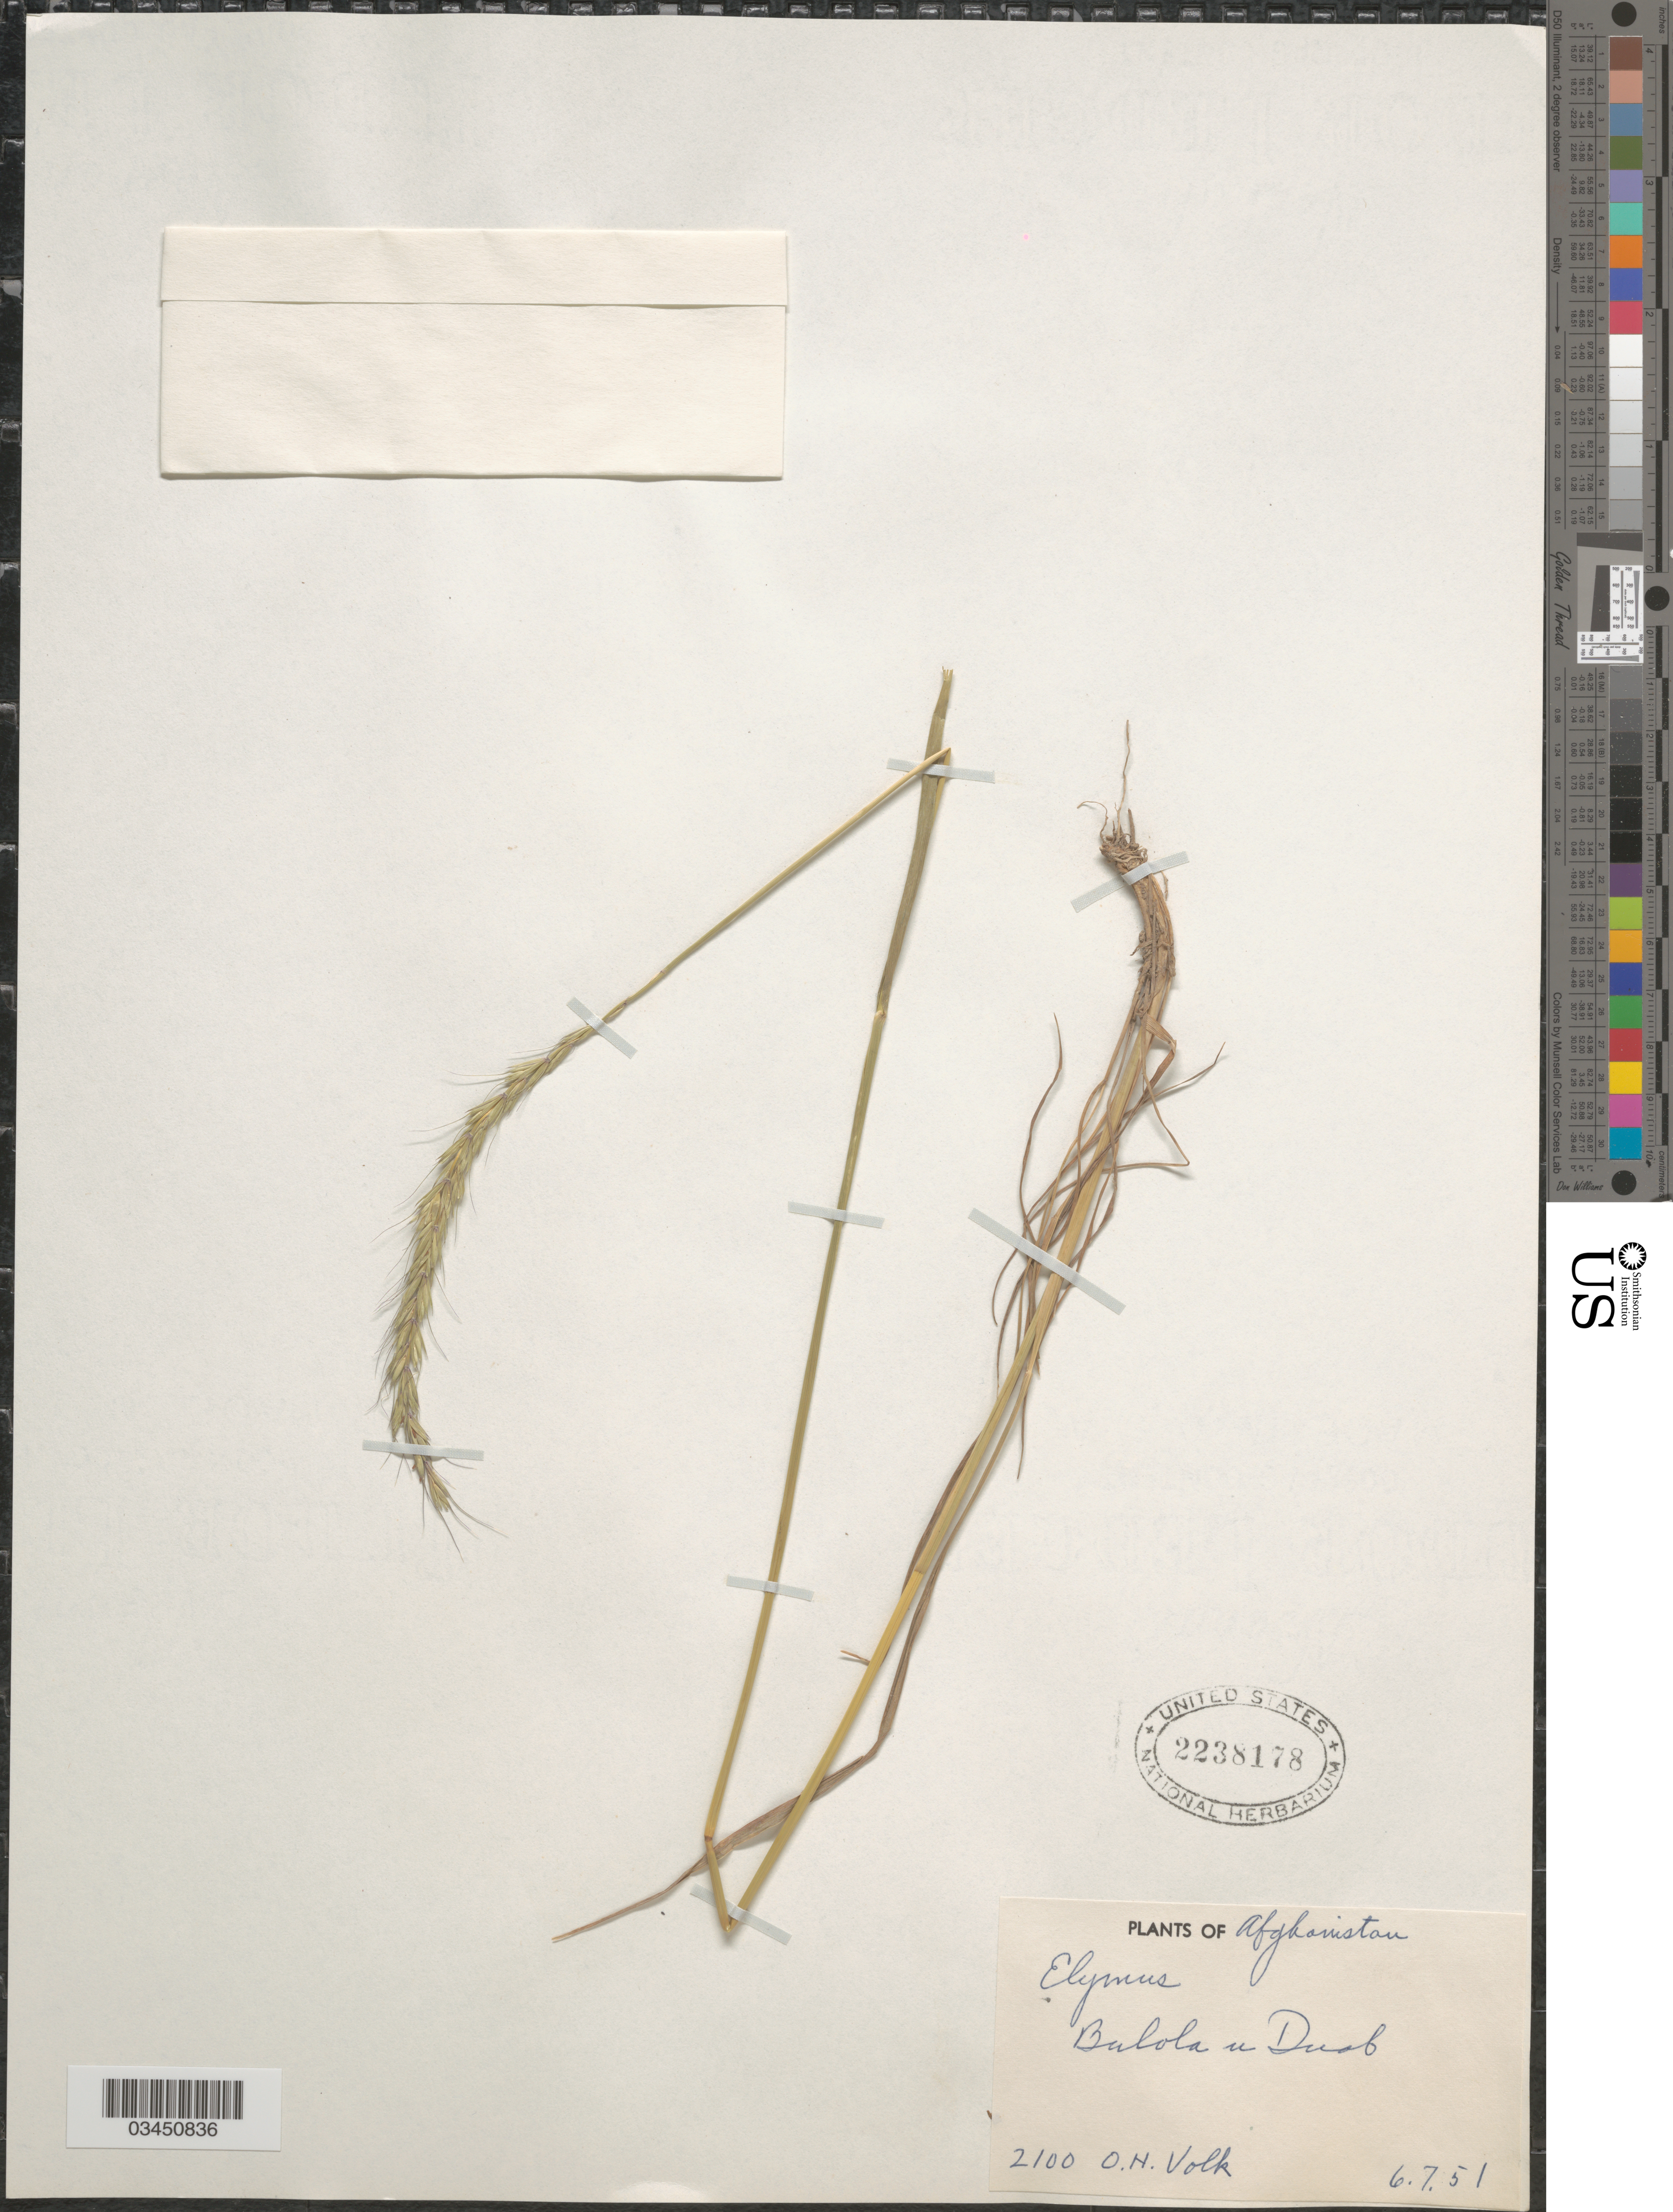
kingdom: Plantae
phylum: Tracheophyta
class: Liliopsida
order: Poales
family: Poaceae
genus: Elymus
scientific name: Elymus sp.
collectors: O. Volk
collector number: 2100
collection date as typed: Transcribed d/m/y: 6/7/51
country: Afghanistan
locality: Bulola u Duob. [interpreted]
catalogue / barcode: US 2238178